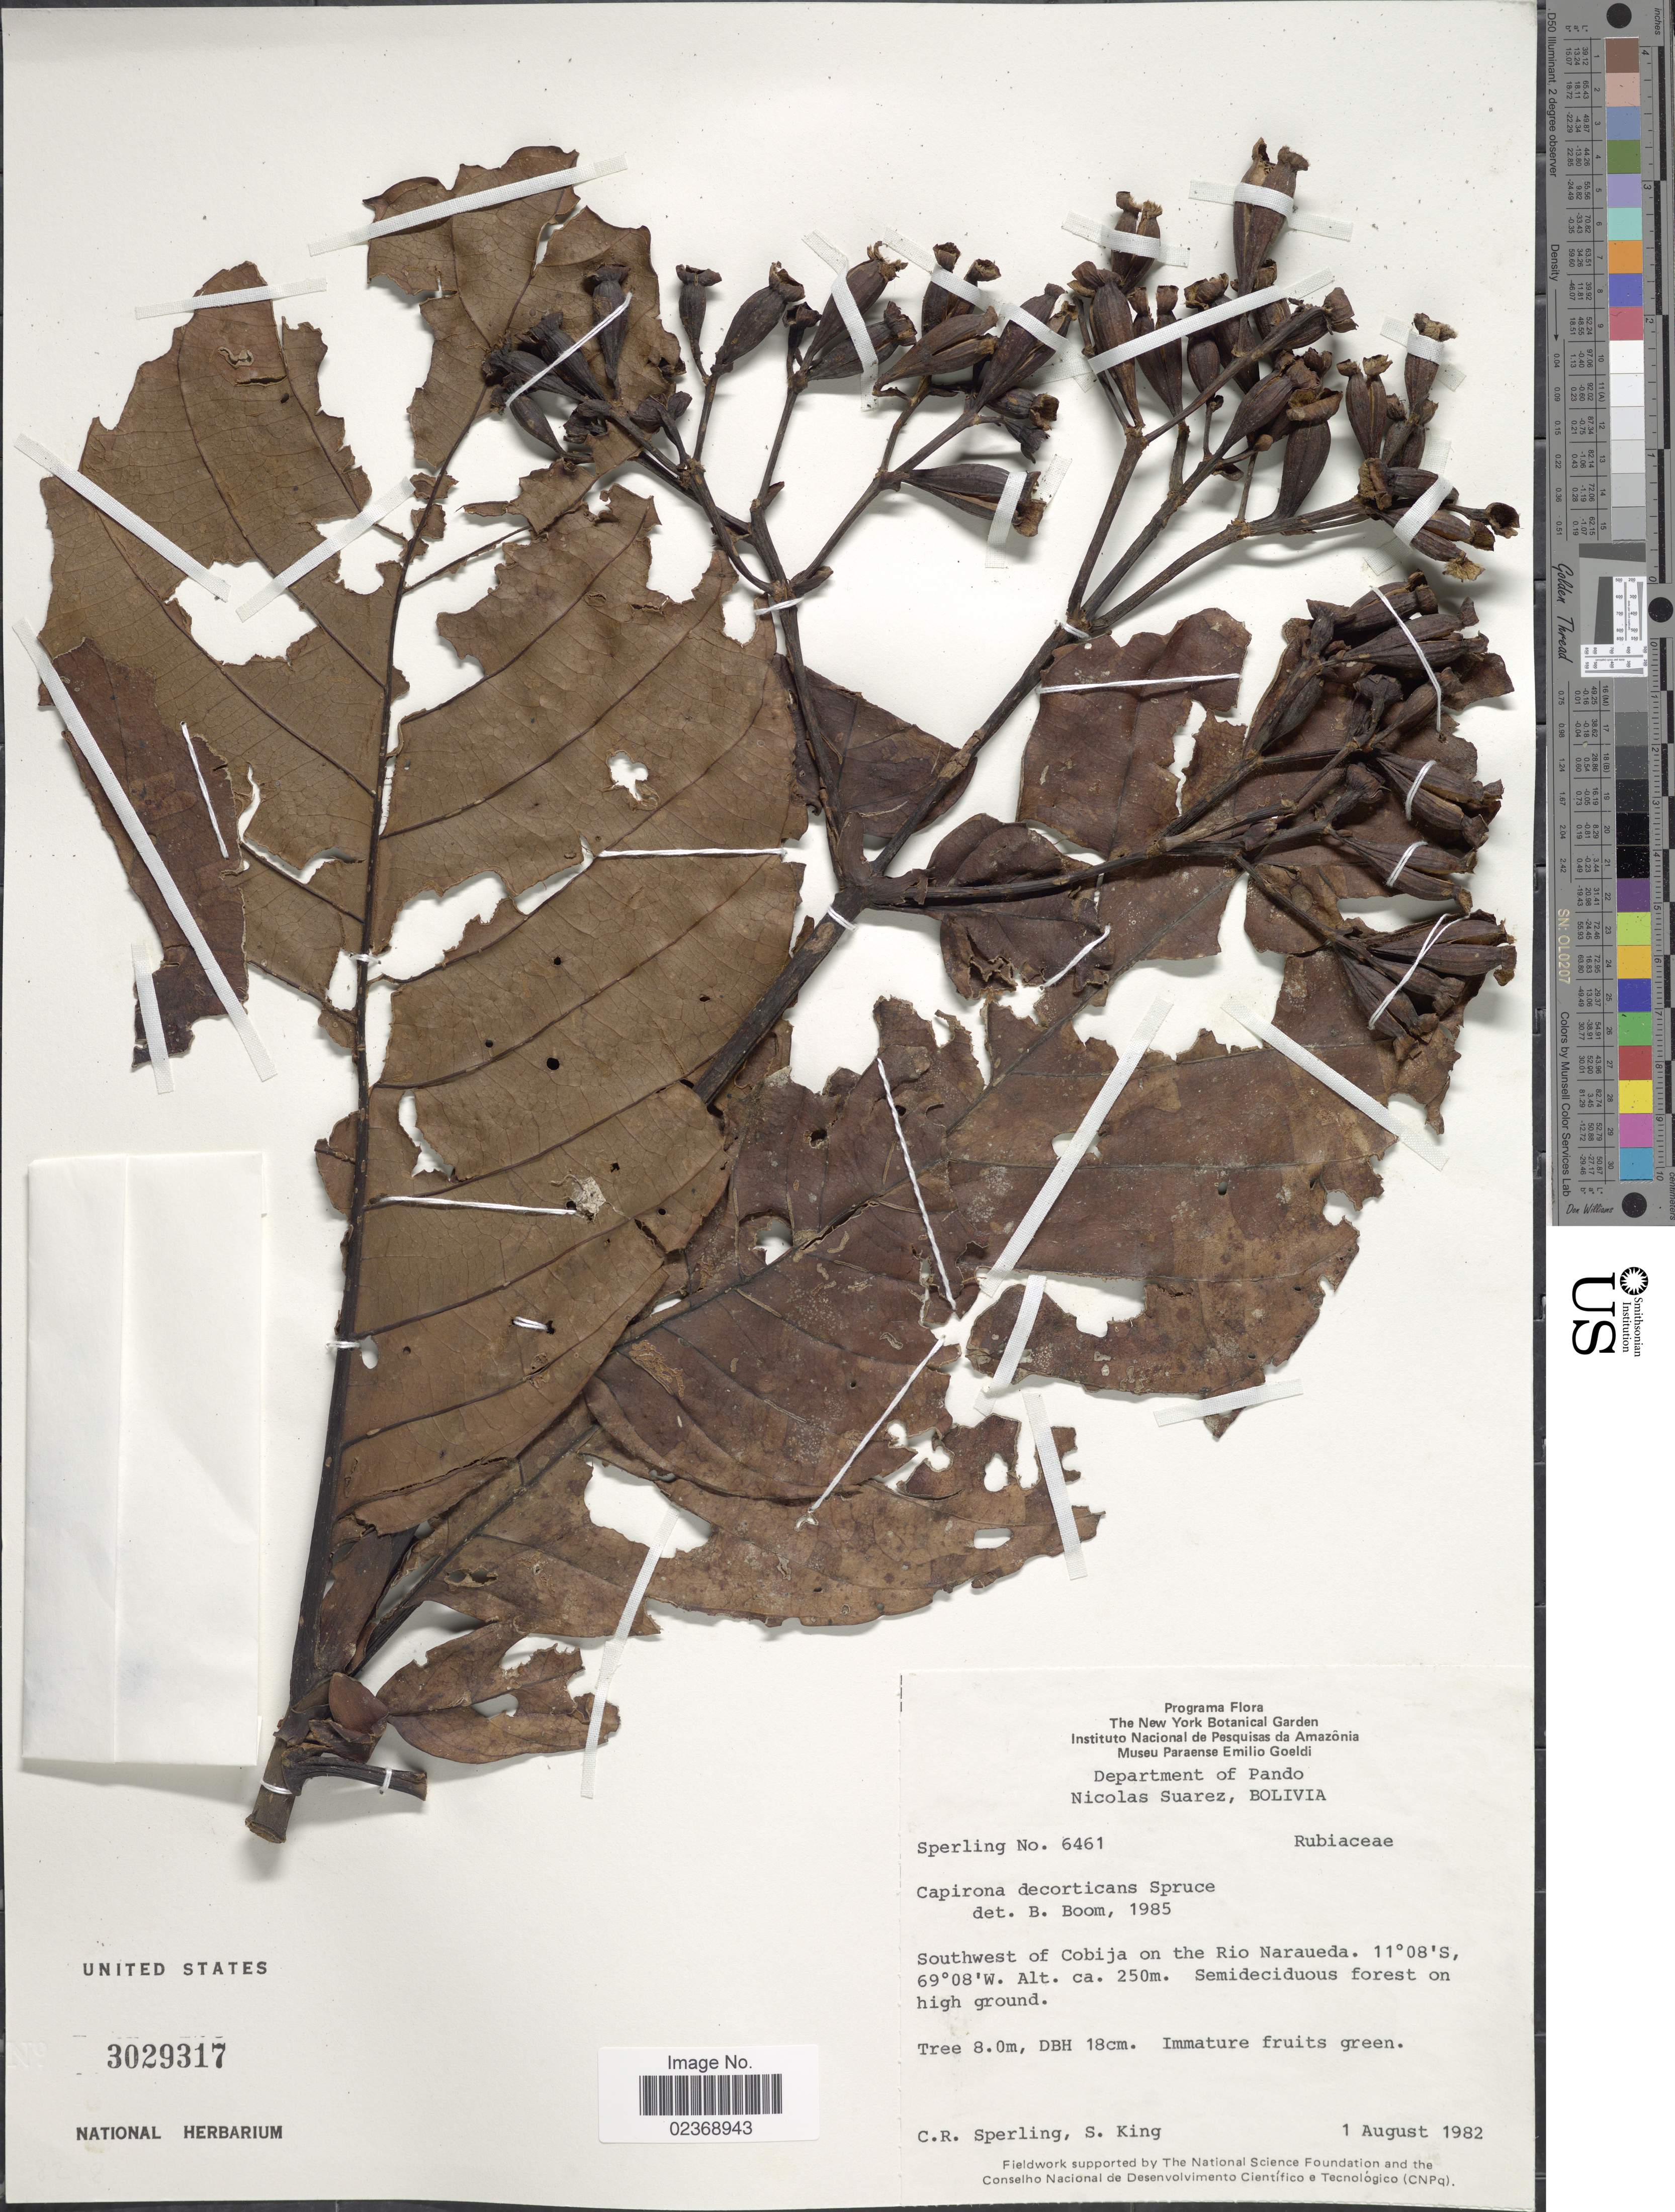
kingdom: Plantae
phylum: Tracheophyta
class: Magnoliopsida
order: Gentianales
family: Rubiaceae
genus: Capirona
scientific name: Capirona decorticans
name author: Spruce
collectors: C. R. Sperling & S. King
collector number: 6461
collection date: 1982-08-01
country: Bolivia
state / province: Pando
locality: Nicolas Suarez. Southwest of Cobija on the Rio Naraueda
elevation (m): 250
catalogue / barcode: US 3029317